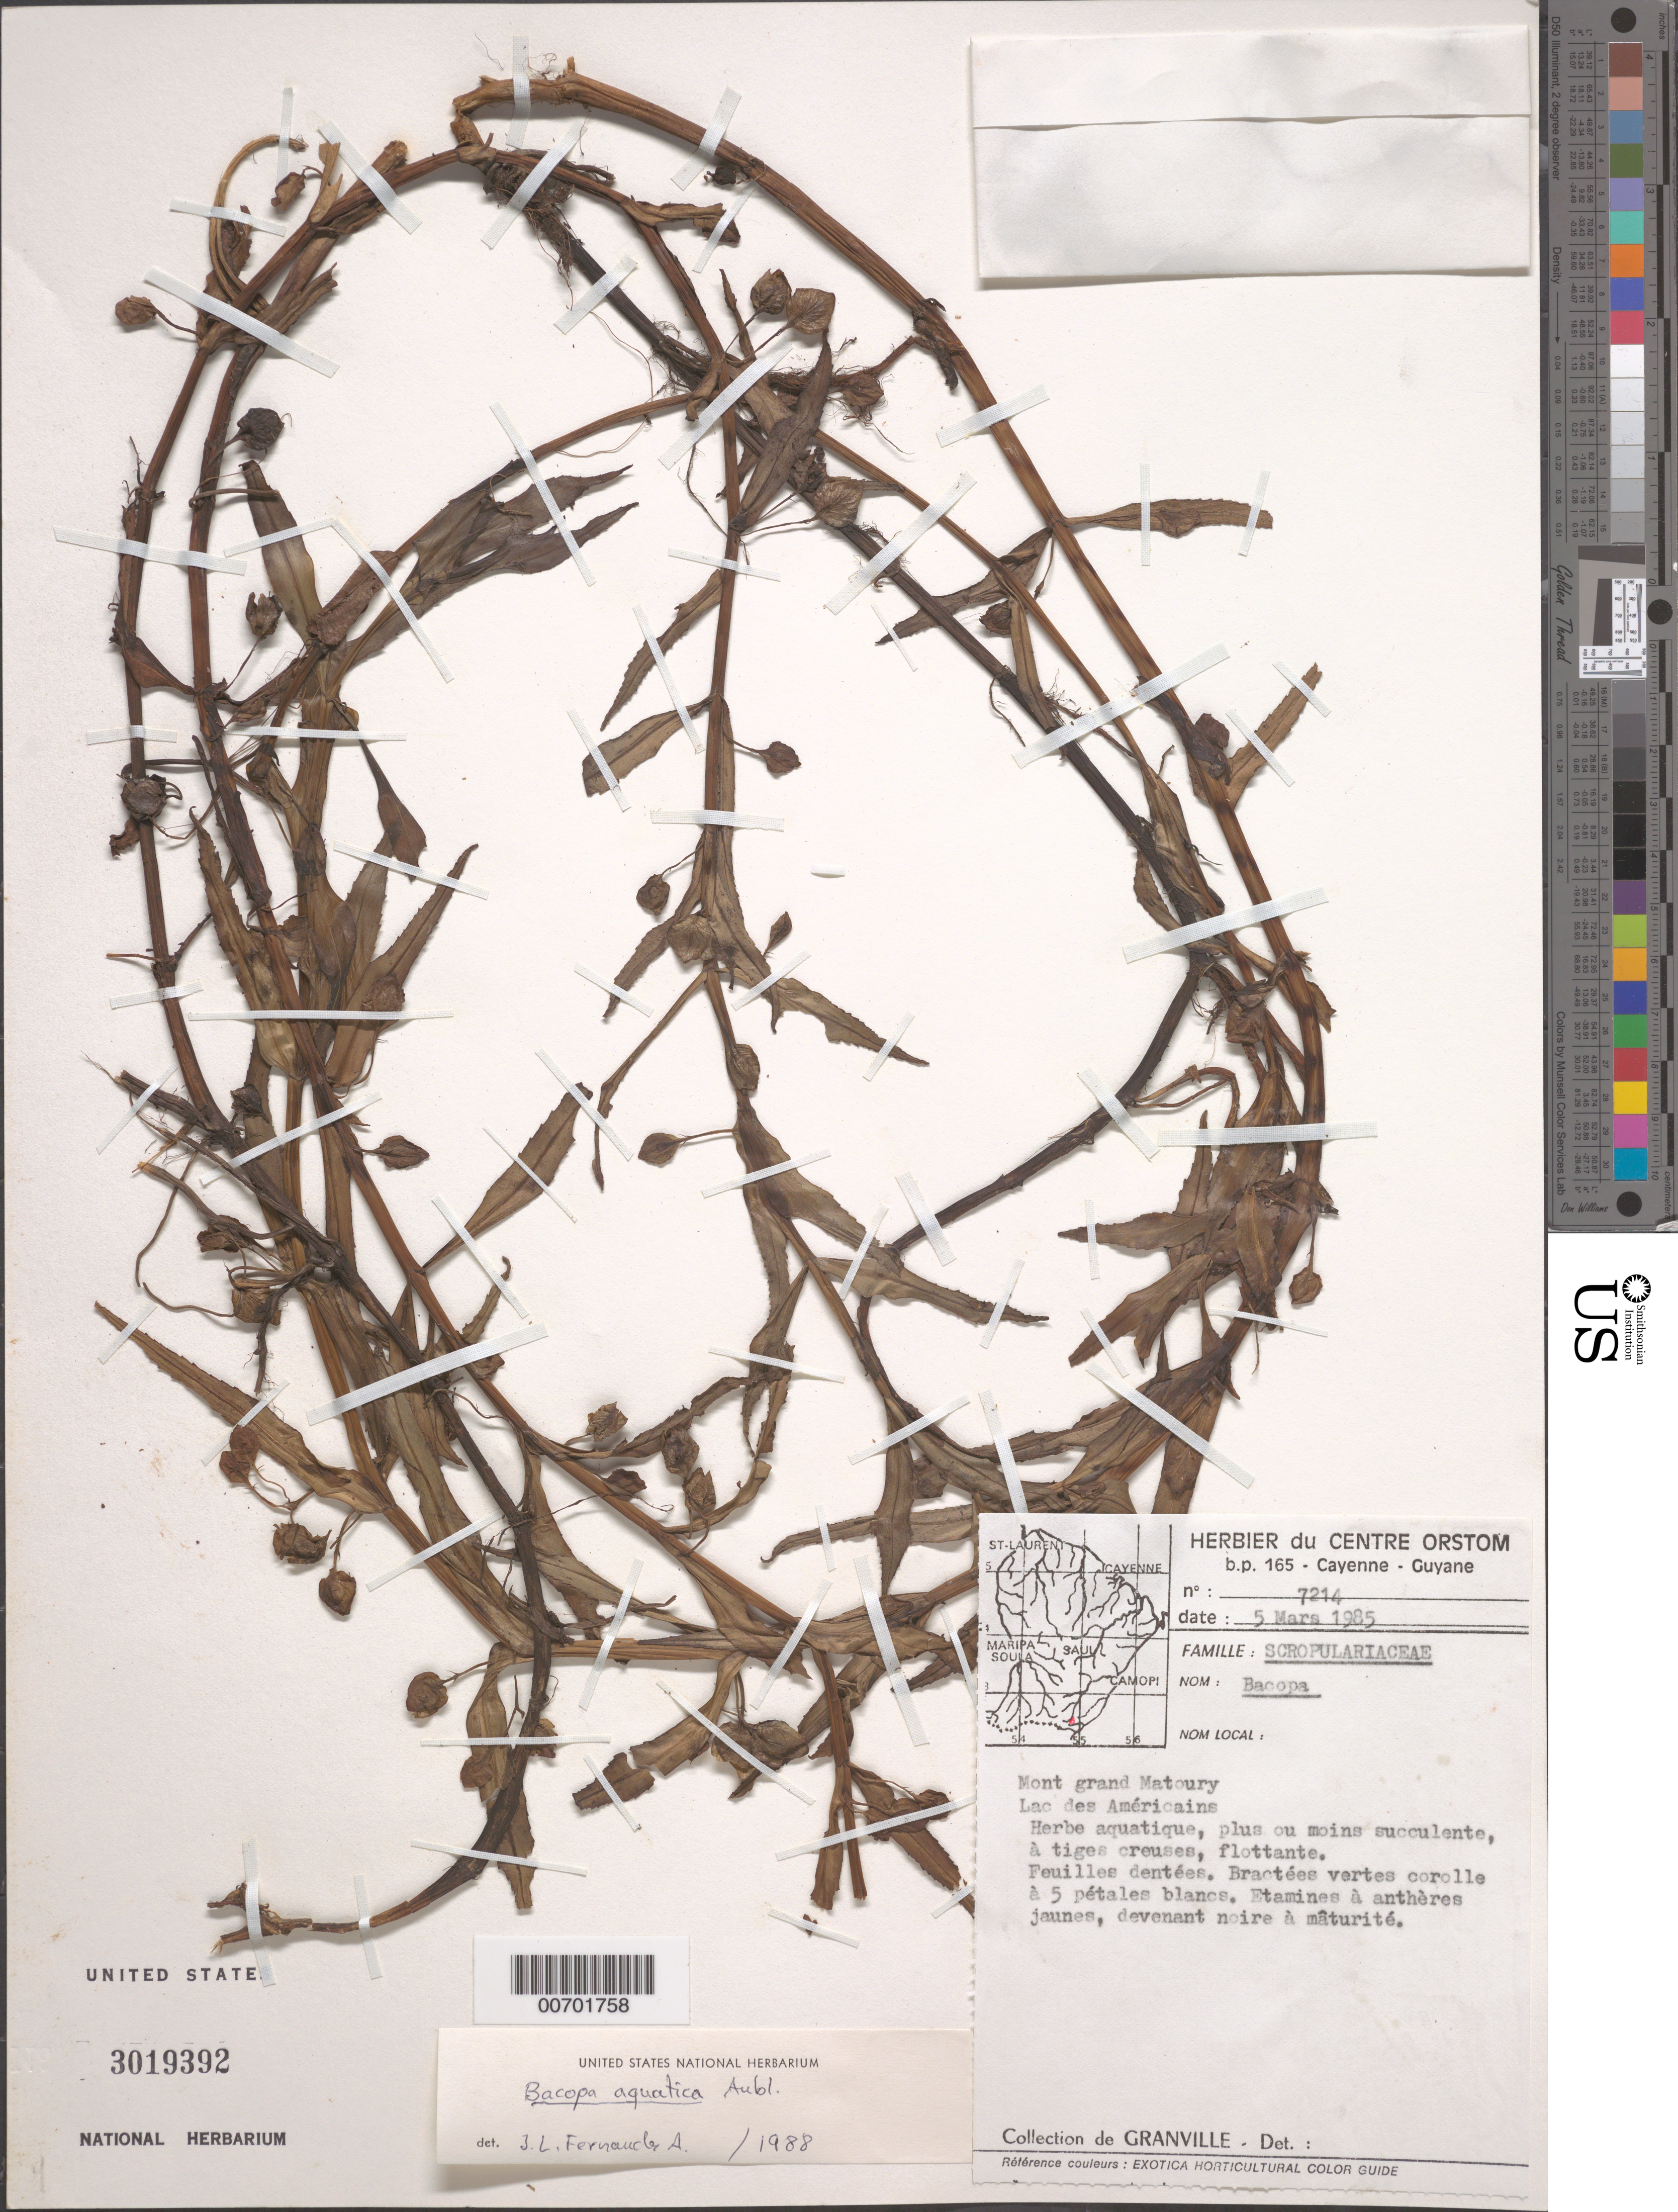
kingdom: Plantae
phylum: Tracheophyta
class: Magnoliopsida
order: Lamiales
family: Plantaginaceae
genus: Bacopa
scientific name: Bacopa aquatica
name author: Aubl.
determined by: Fernández-Alonso, J. L.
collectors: J.-J. de Granville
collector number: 7214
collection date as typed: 5-Mar-85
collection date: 1985-03-05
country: French Guiana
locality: Mont Grand Matoury, Lac des Américains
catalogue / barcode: US 3019392